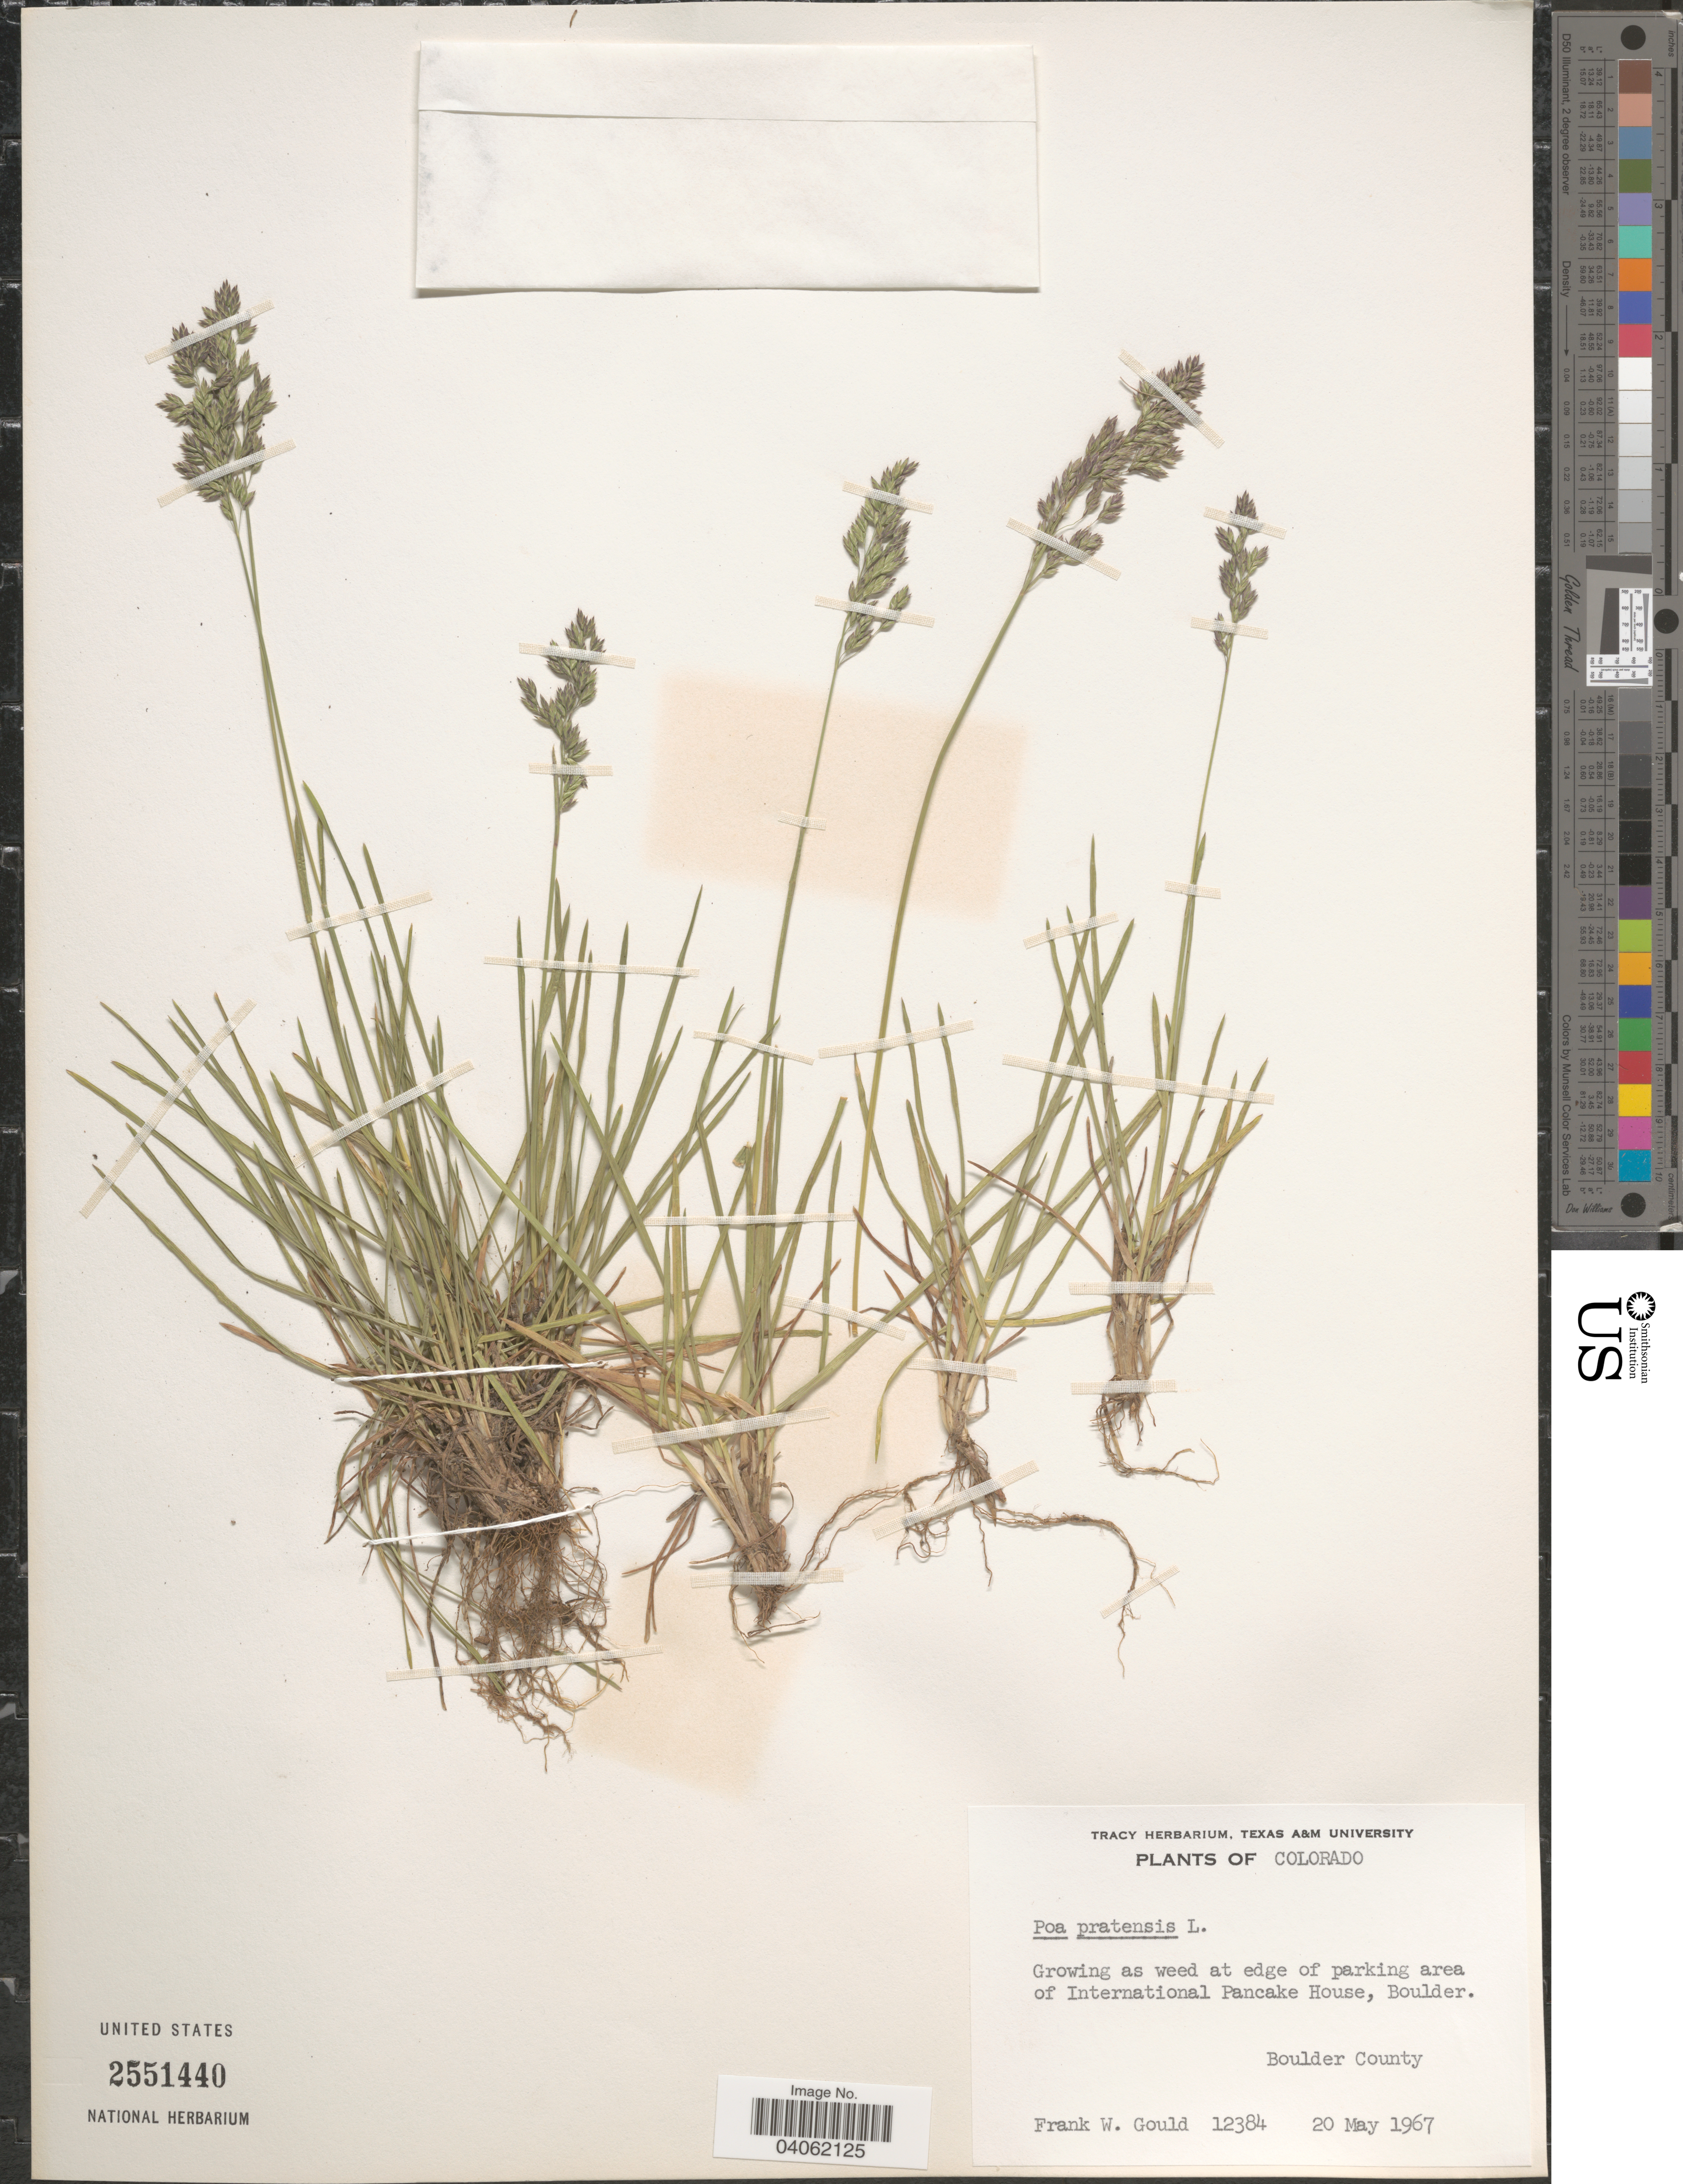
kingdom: Plantae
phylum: Tracheophyta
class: Liliopsida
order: Poales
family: Poaceae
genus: Poa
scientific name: Poa pratensis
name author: L.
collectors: F. W. Gould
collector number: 12384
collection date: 1967-05-20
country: United States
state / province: Colorado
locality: At edge of parking area of International Pancake House, Boulder. Boulder County.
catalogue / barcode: US 2551440